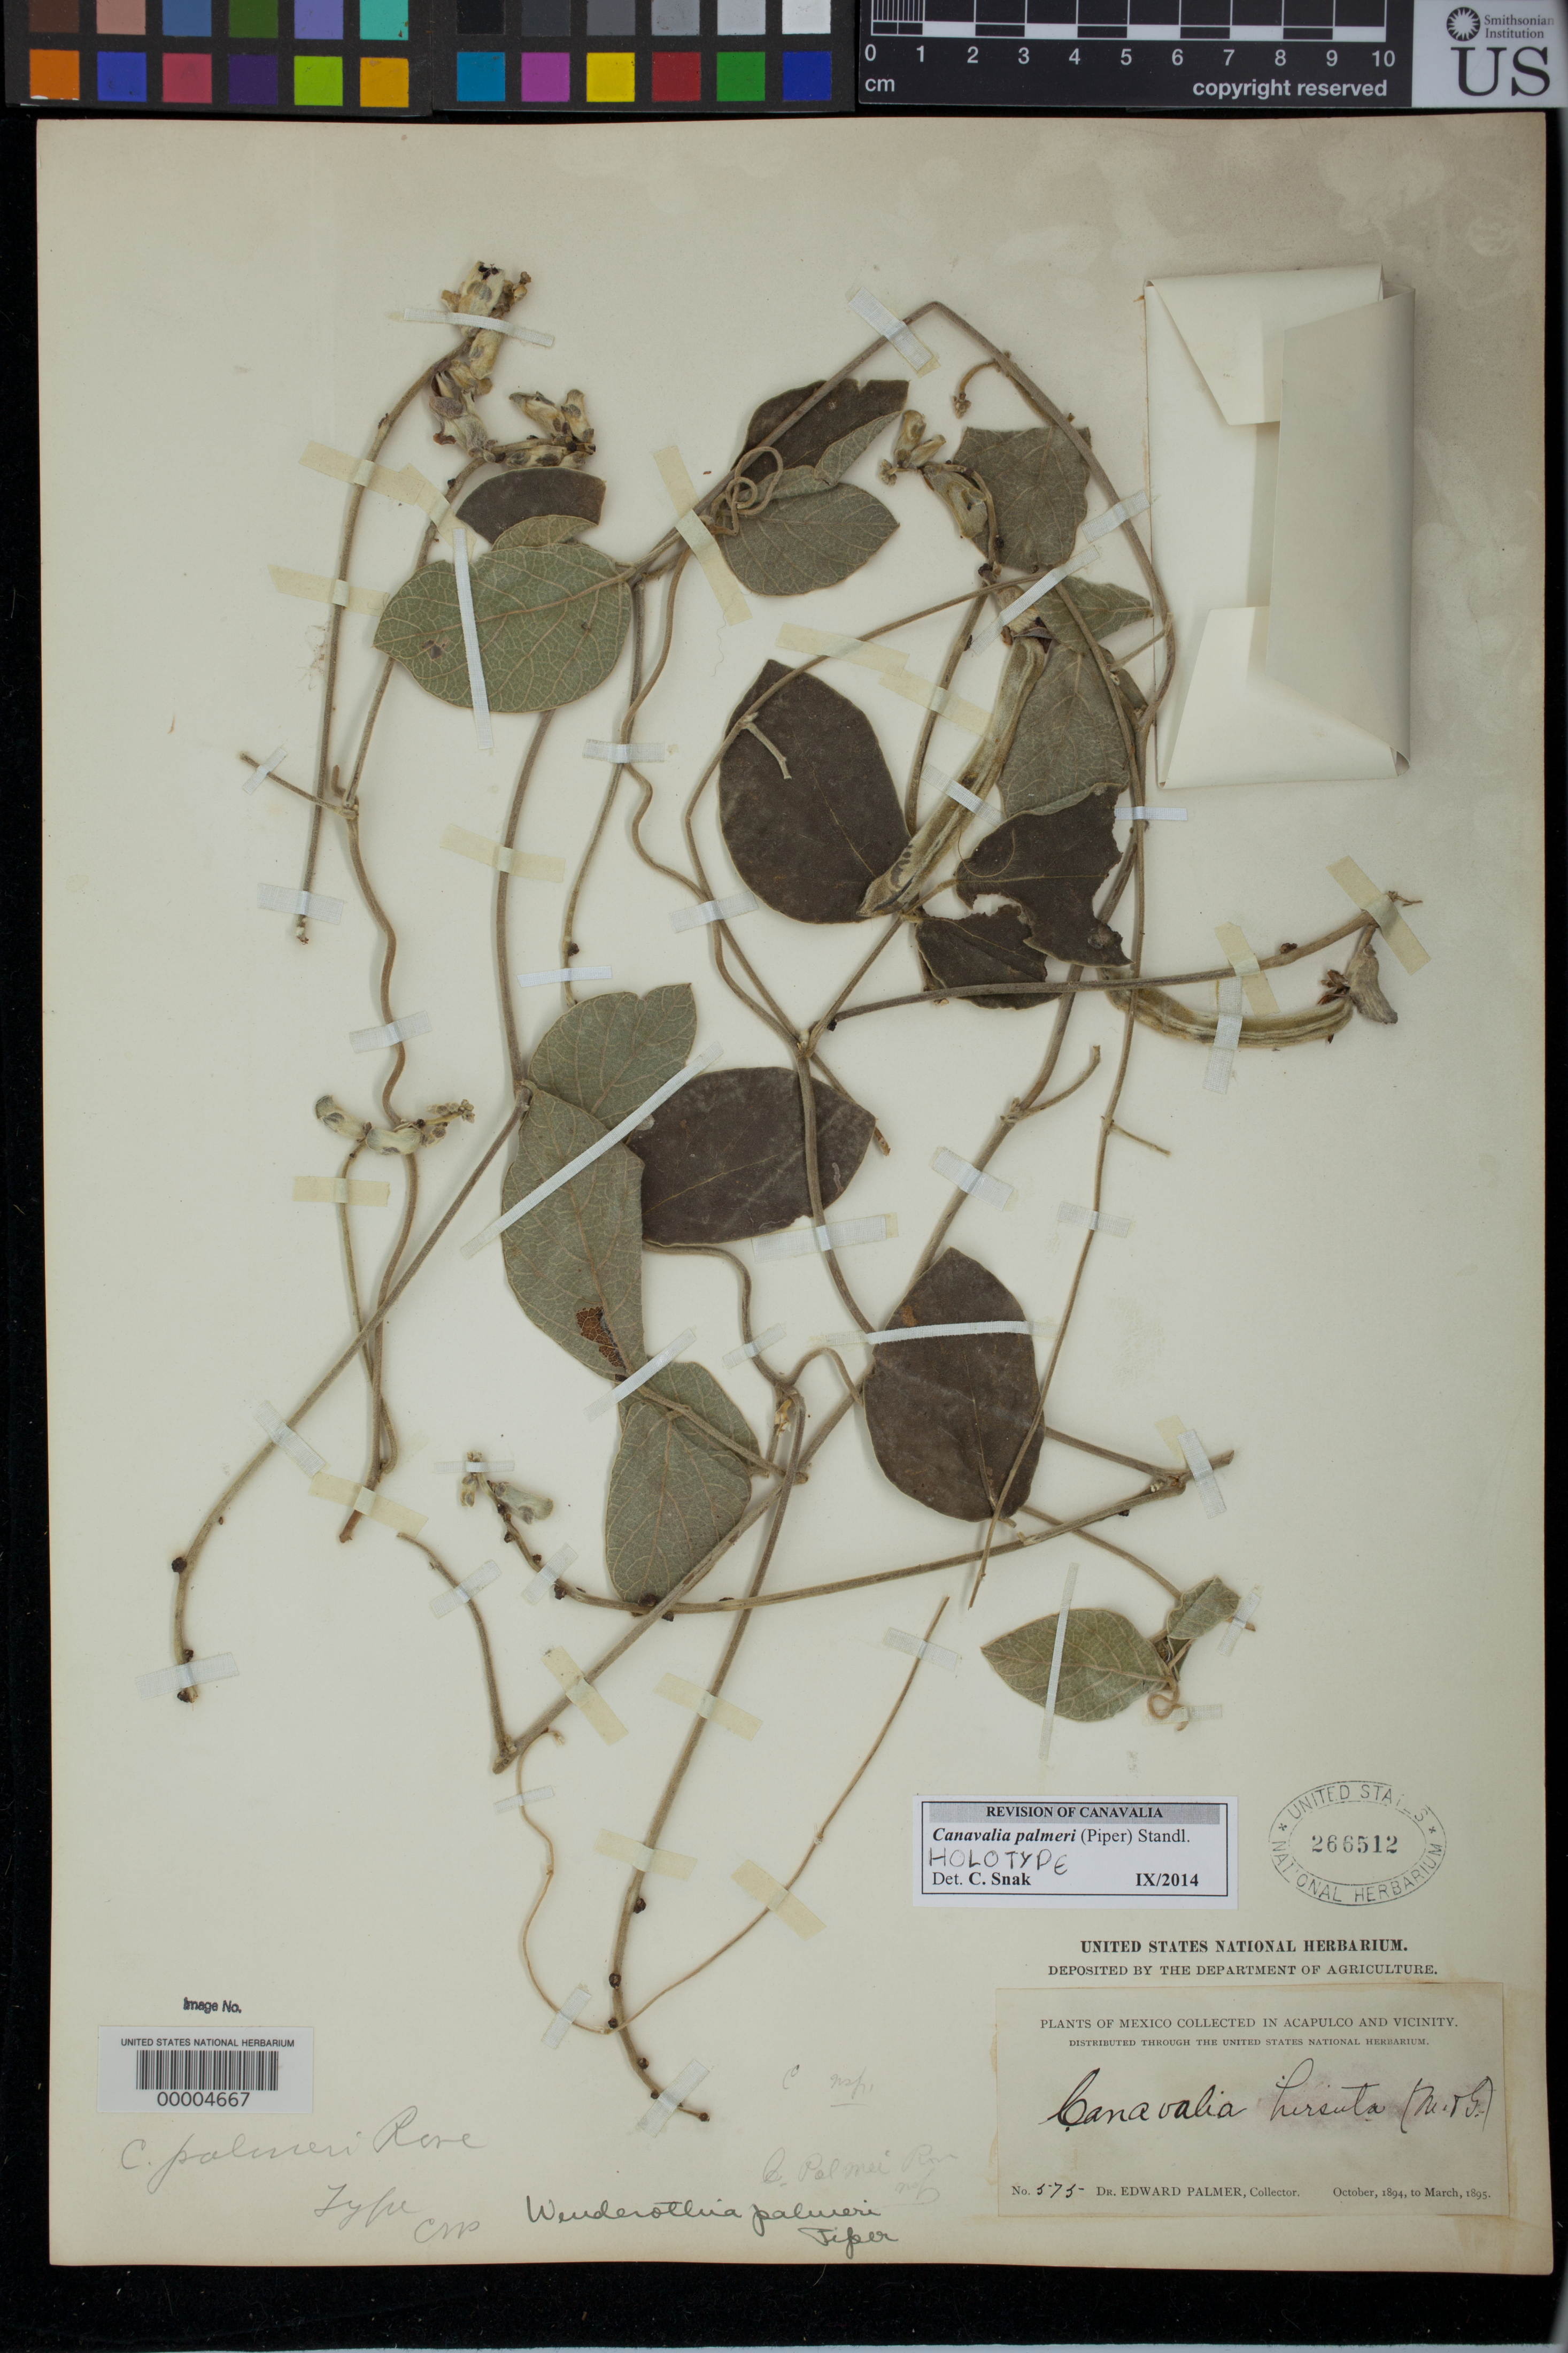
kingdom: Plantae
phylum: Tracheophyta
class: Magnoliopsida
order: Fabales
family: Fabaceae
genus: Wenderothia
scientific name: Wenderothia palmeri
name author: Piper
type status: Holotype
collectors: E. Palmer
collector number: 575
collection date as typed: Oct 1894 to -- Mar 1895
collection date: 1894-10/1895-03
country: Mexico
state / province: Guerrero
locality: Acapulco.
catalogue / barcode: US 266512